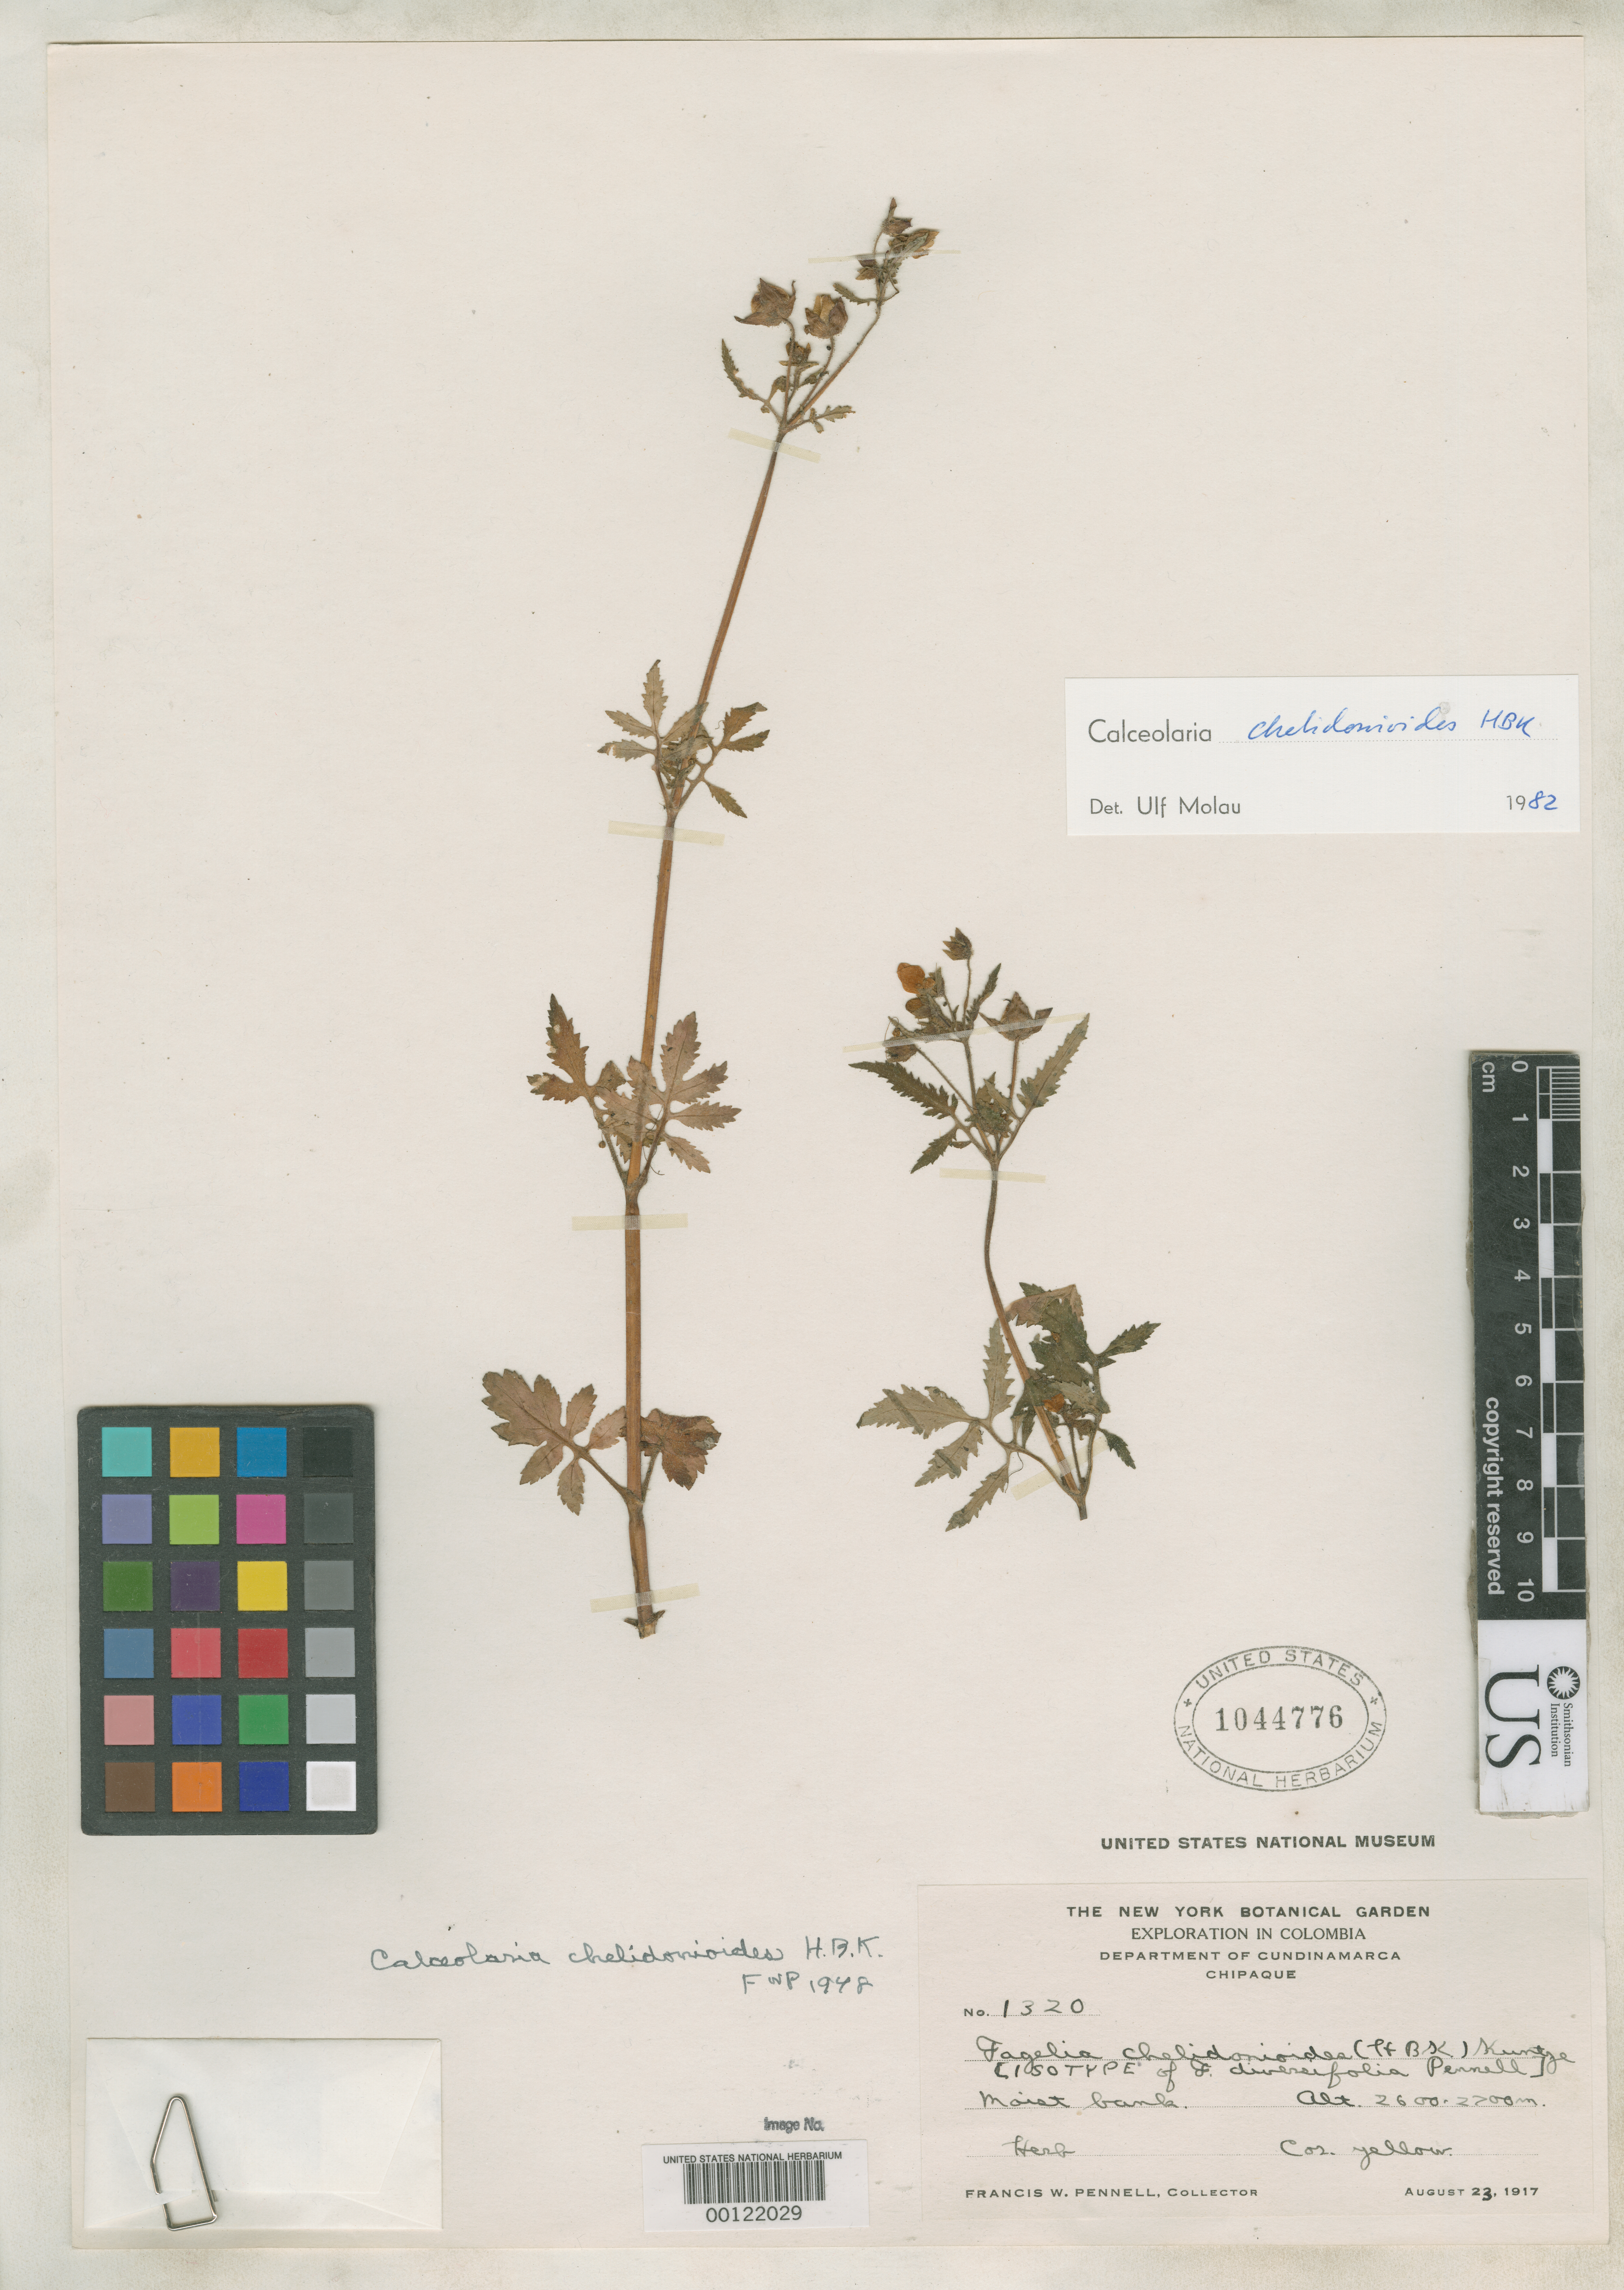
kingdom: Plantae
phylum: Tracheophyta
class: Magnoliopsida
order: Lamiales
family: Calceolariaceae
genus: Fagelia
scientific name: Fagelia diversifolia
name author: Pennell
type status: Isotype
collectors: F. W. Pennell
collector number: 1320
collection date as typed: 23 Aug 1917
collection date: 1917-08-23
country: Colombia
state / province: Cundinamarca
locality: Chipaque.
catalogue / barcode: US 1044776